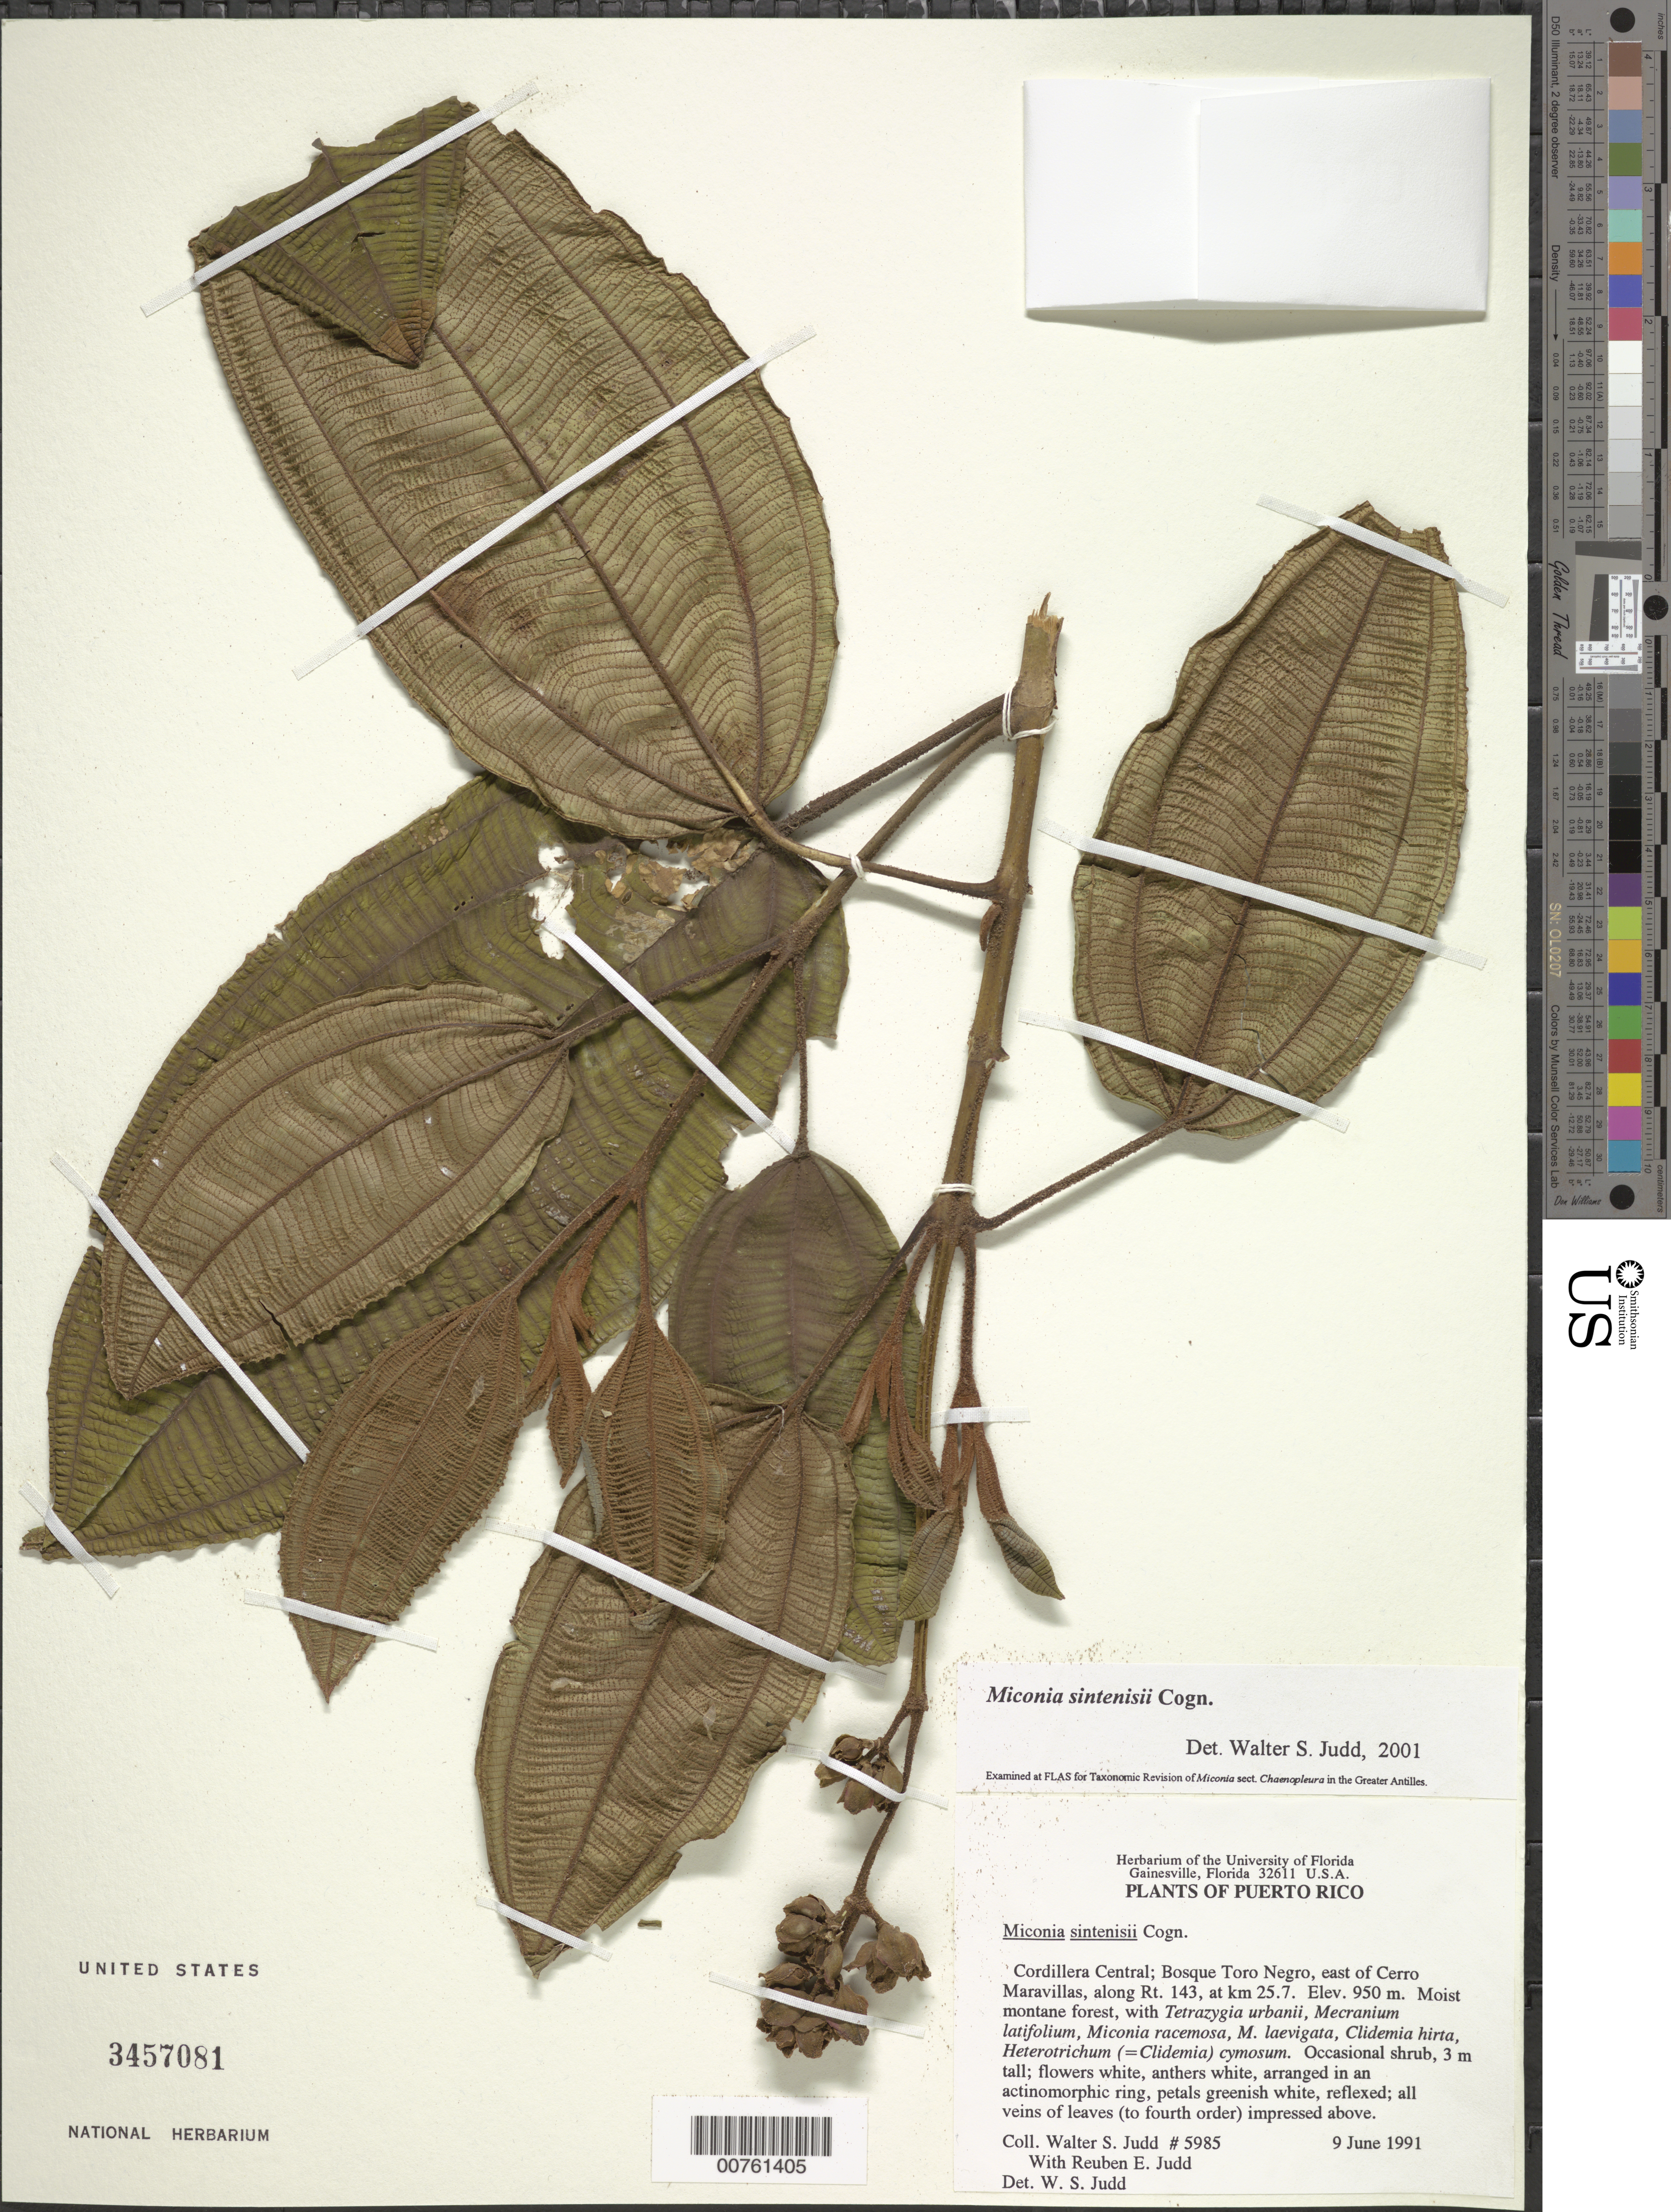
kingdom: Plantae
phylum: Tracheophyta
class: Magnoliopsida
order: Myrtales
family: Melastomataceae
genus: Miconia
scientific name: Miconia sintenisii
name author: Cogn.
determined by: Judd, Walter S.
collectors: W. S. Judd & R. Judd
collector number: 5985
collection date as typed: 09 Jun 1991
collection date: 1991-06-09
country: Puerto Rico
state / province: Ponce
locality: Cordillera Central; Bosque Toro Negro, east of Cerro Maravillas, along Rt. 143, at km 25.7.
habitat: Moist montane forest.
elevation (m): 950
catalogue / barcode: US 3457081